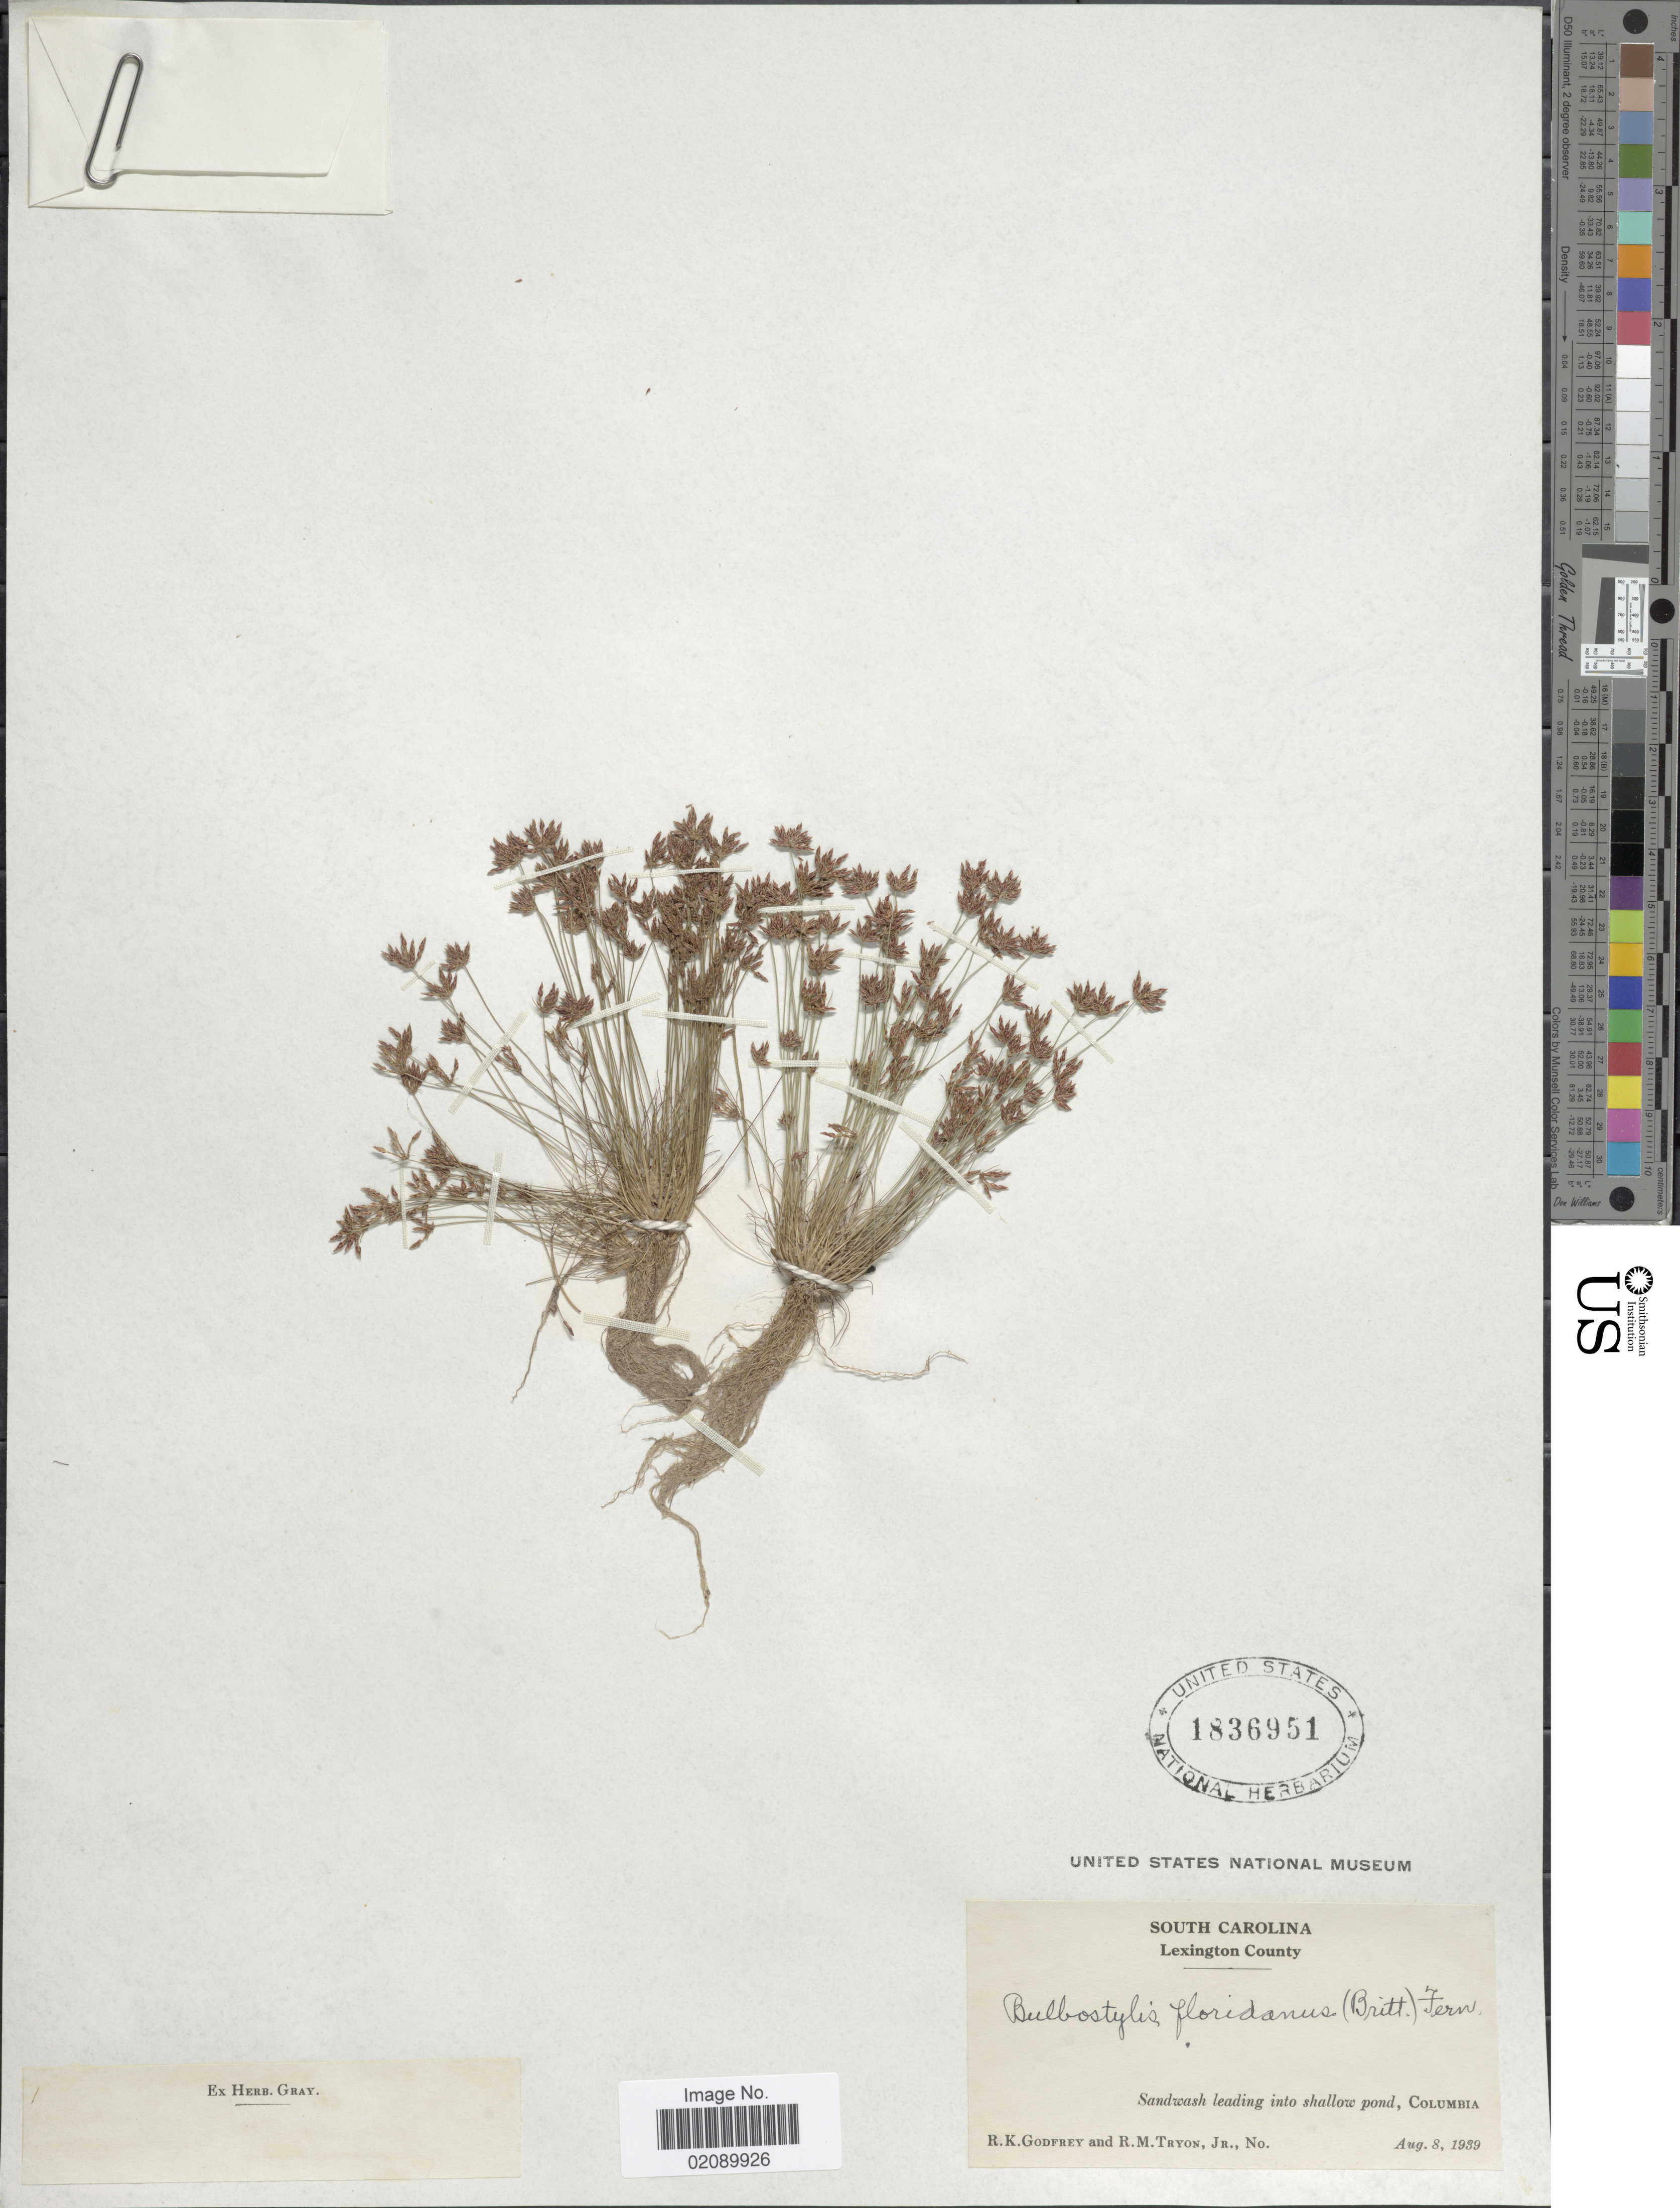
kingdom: Plantae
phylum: Tracheophyta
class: Liliopsida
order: Poales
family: Cyperaceae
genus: Bulbostylis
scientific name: Bulbostylis barbata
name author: (Rottb.) C.B. Clarke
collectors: R. K. Godfrey & R. M. Tryon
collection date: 1939-08-08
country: United States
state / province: South Carolina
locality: Lexington County. Sandwash leading into shallow pond, Columbia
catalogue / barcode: US 1836951